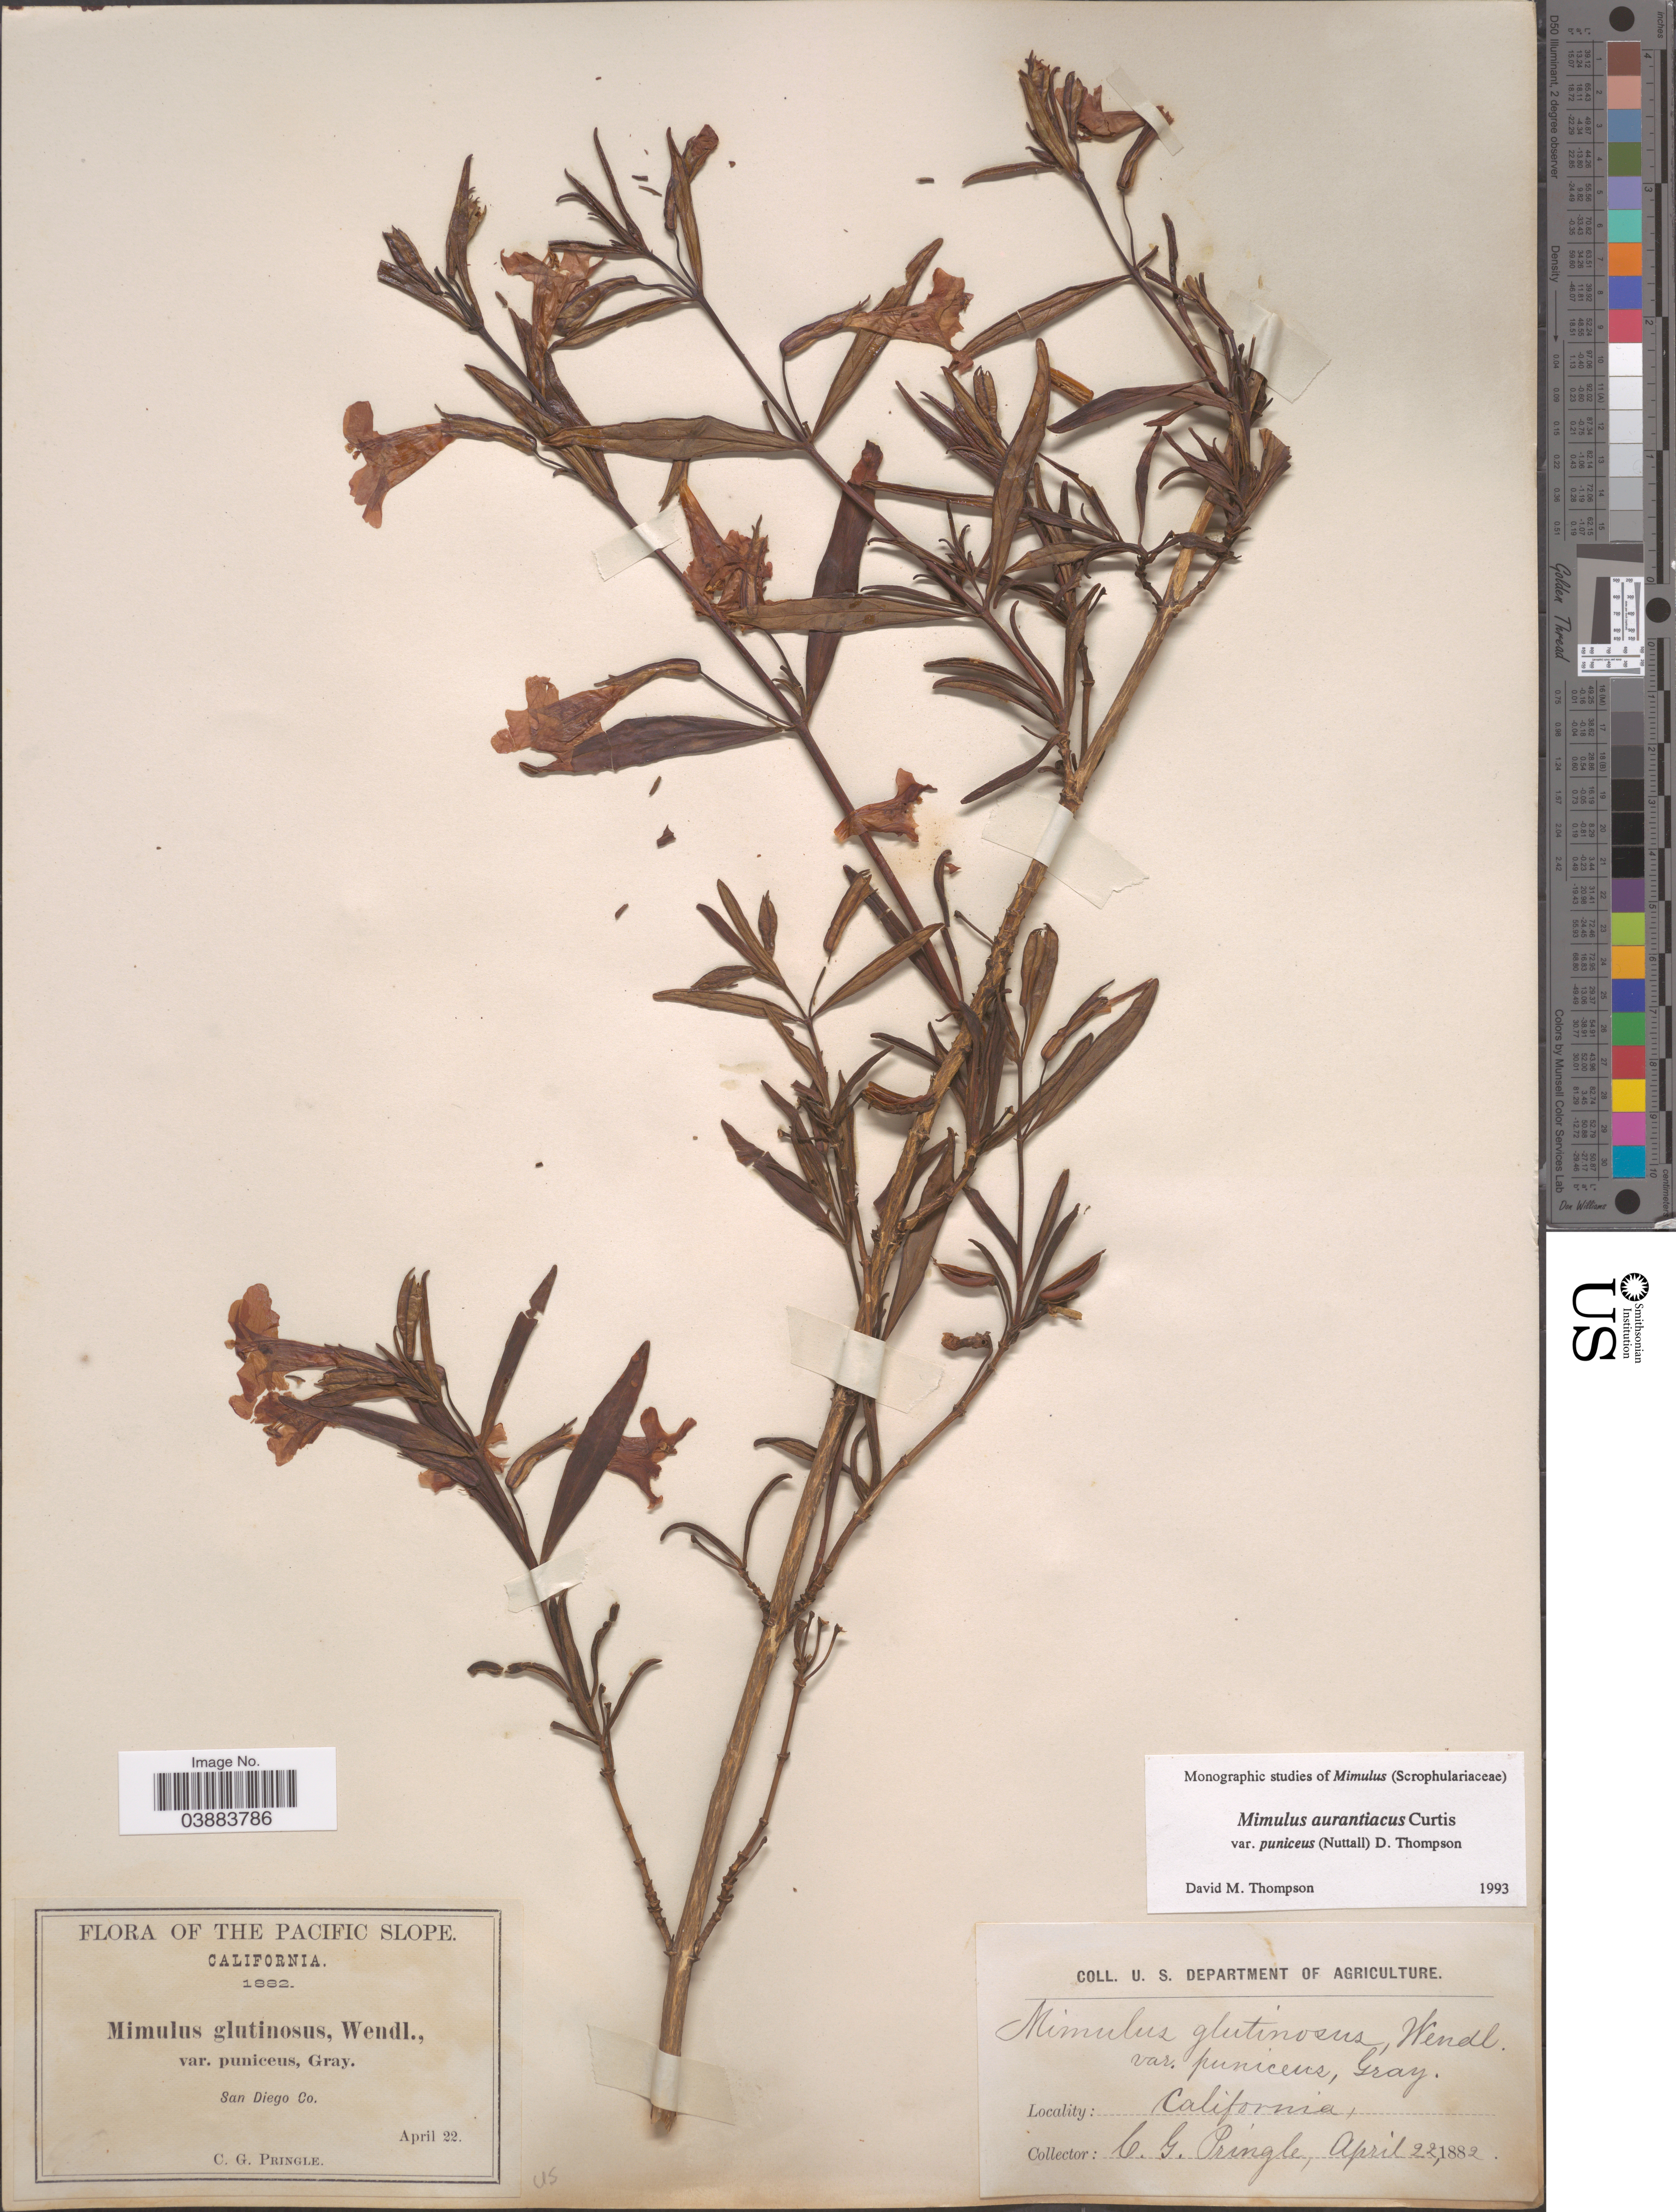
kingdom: Plantae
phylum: Tracheophyta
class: Magnoliopsida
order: Lamiales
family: Phrymaceae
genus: Diplacus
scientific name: Diplacus aurantiacus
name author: (Curtis) Jeps.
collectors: C. G. Pringle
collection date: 1882-04-22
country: United States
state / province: California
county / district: San Diego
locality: Pacific Slope. San Diego Co.